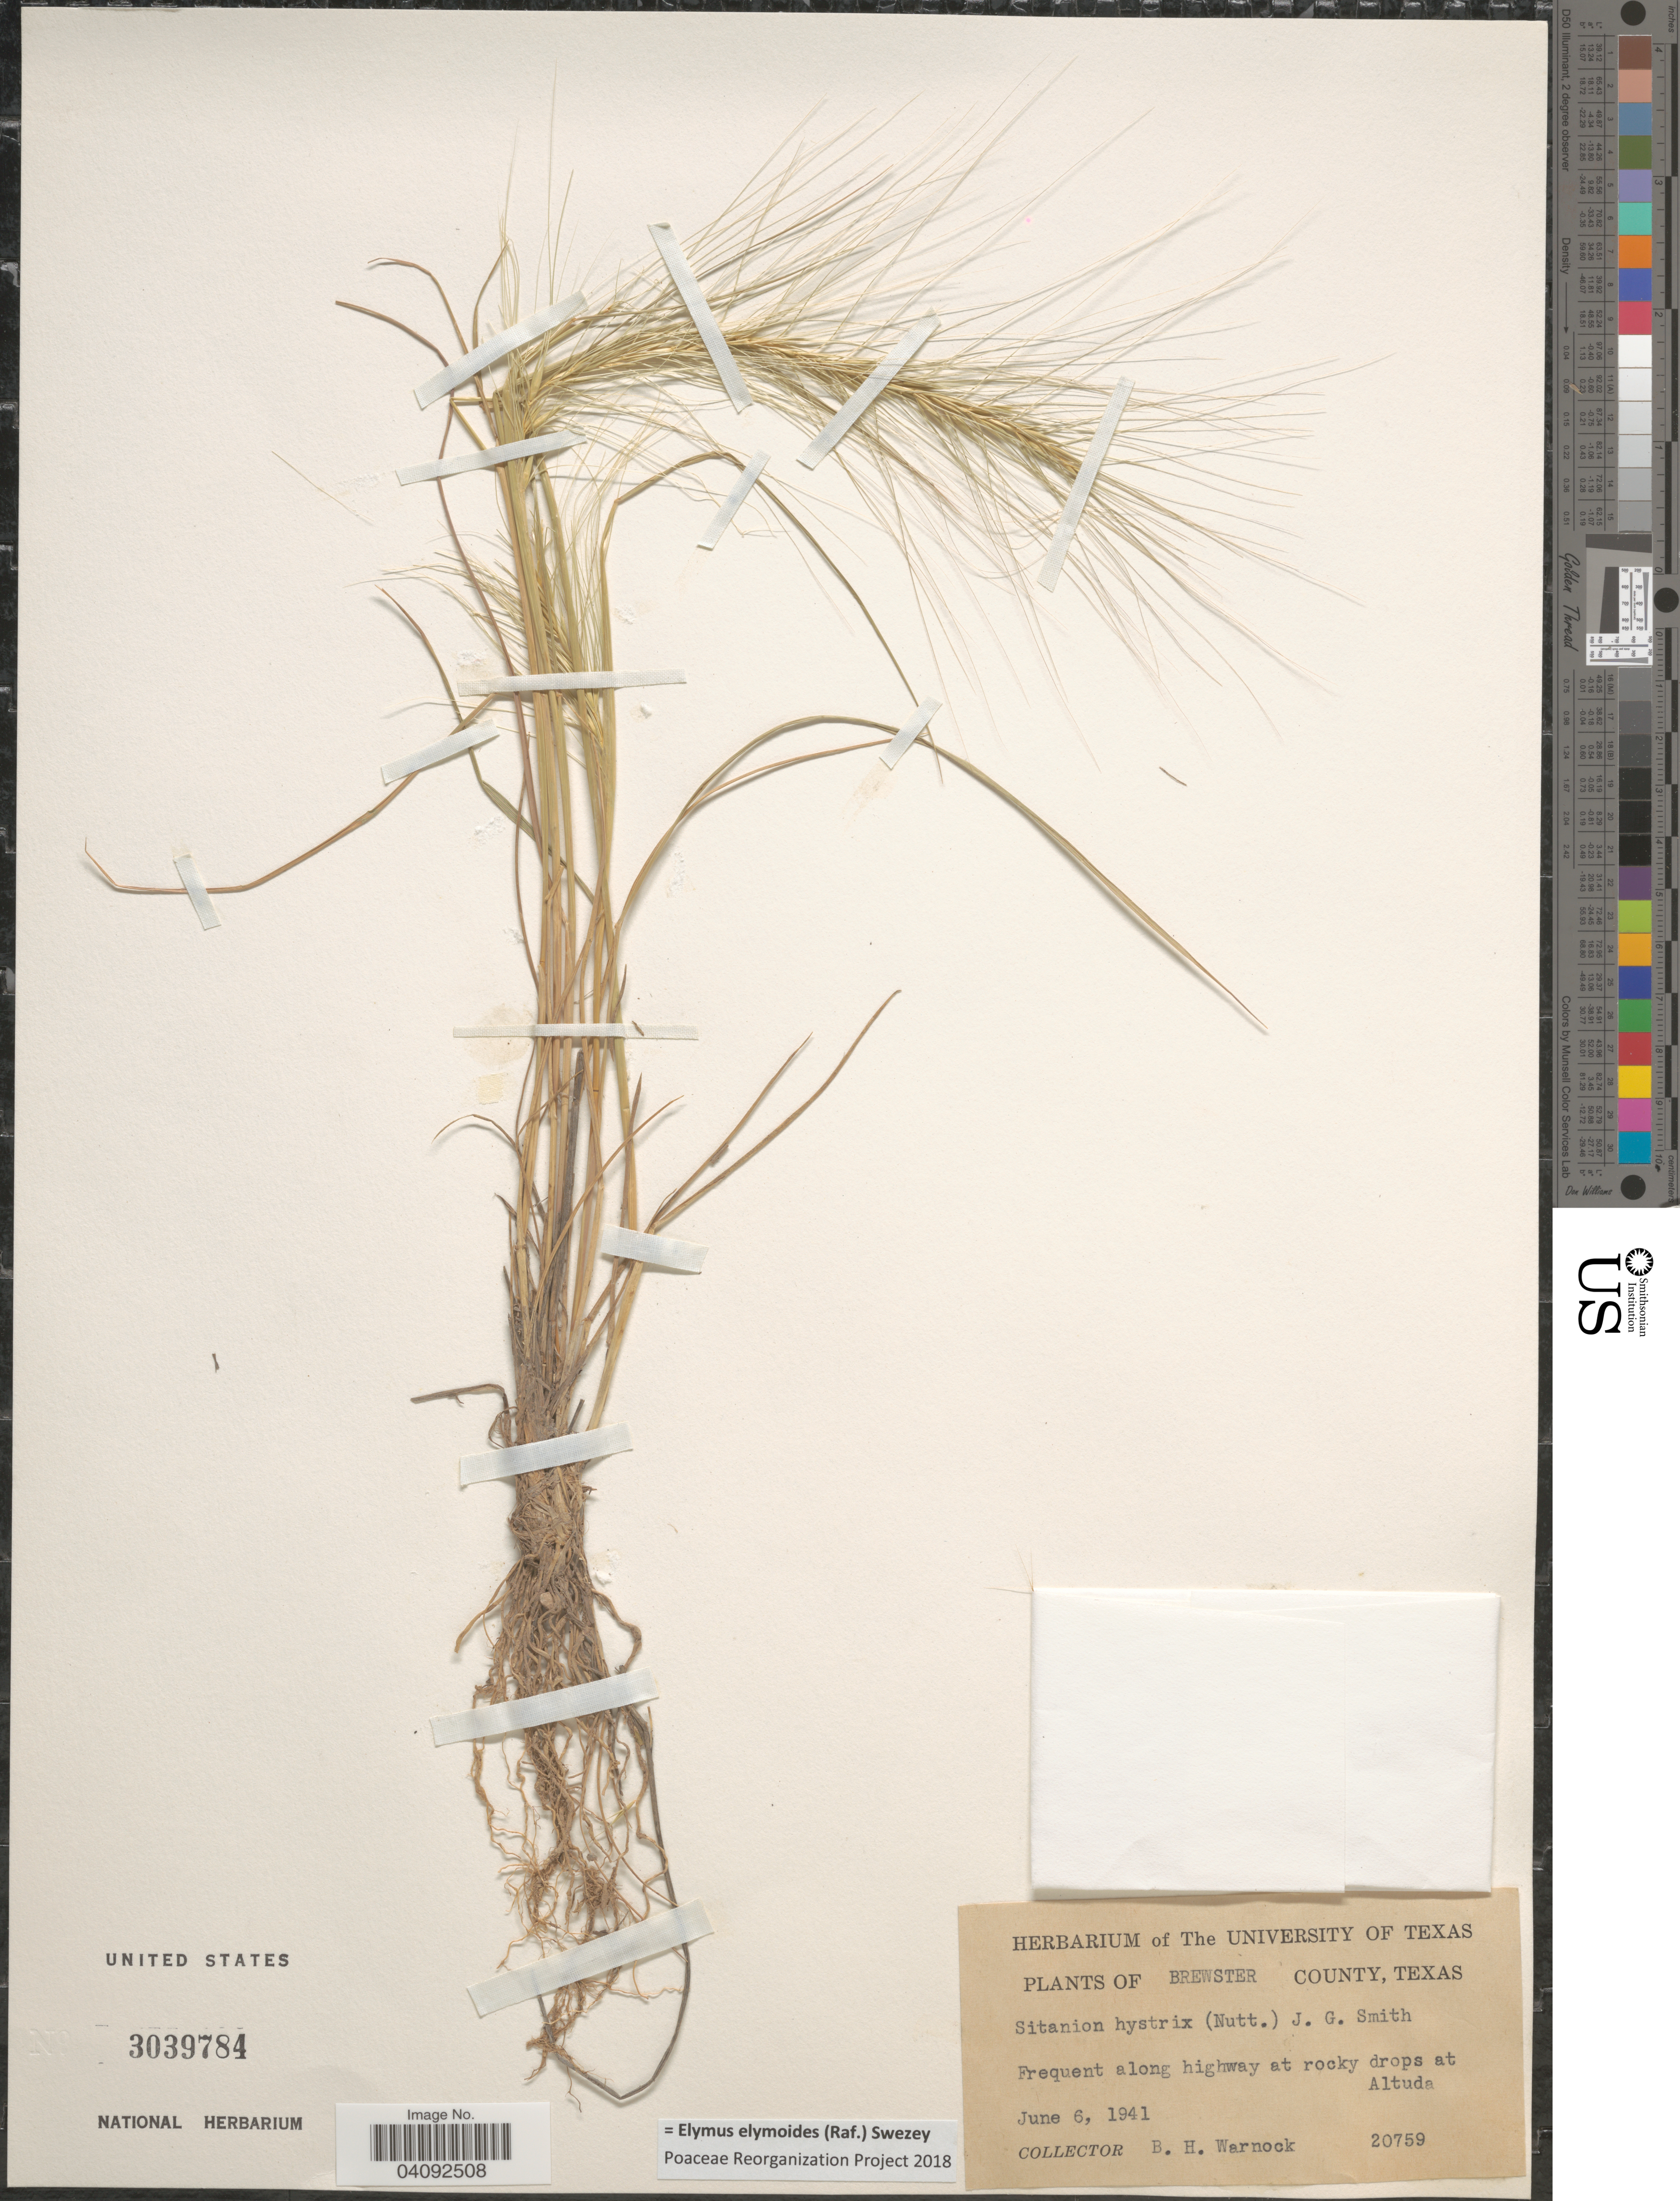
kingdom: Plantae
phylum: Tracheophyta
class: Liliopsida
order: Poales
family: Poaceae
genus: Elymus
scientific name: Elymus elymoides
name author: (Raf.) Swezey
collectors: B. H. Warnock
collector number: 20759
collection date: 1941-06-06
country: United States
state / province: Texas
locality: Brewster County. Frequent along highway at rocky drops at Altuda.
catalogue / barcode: US 3039784